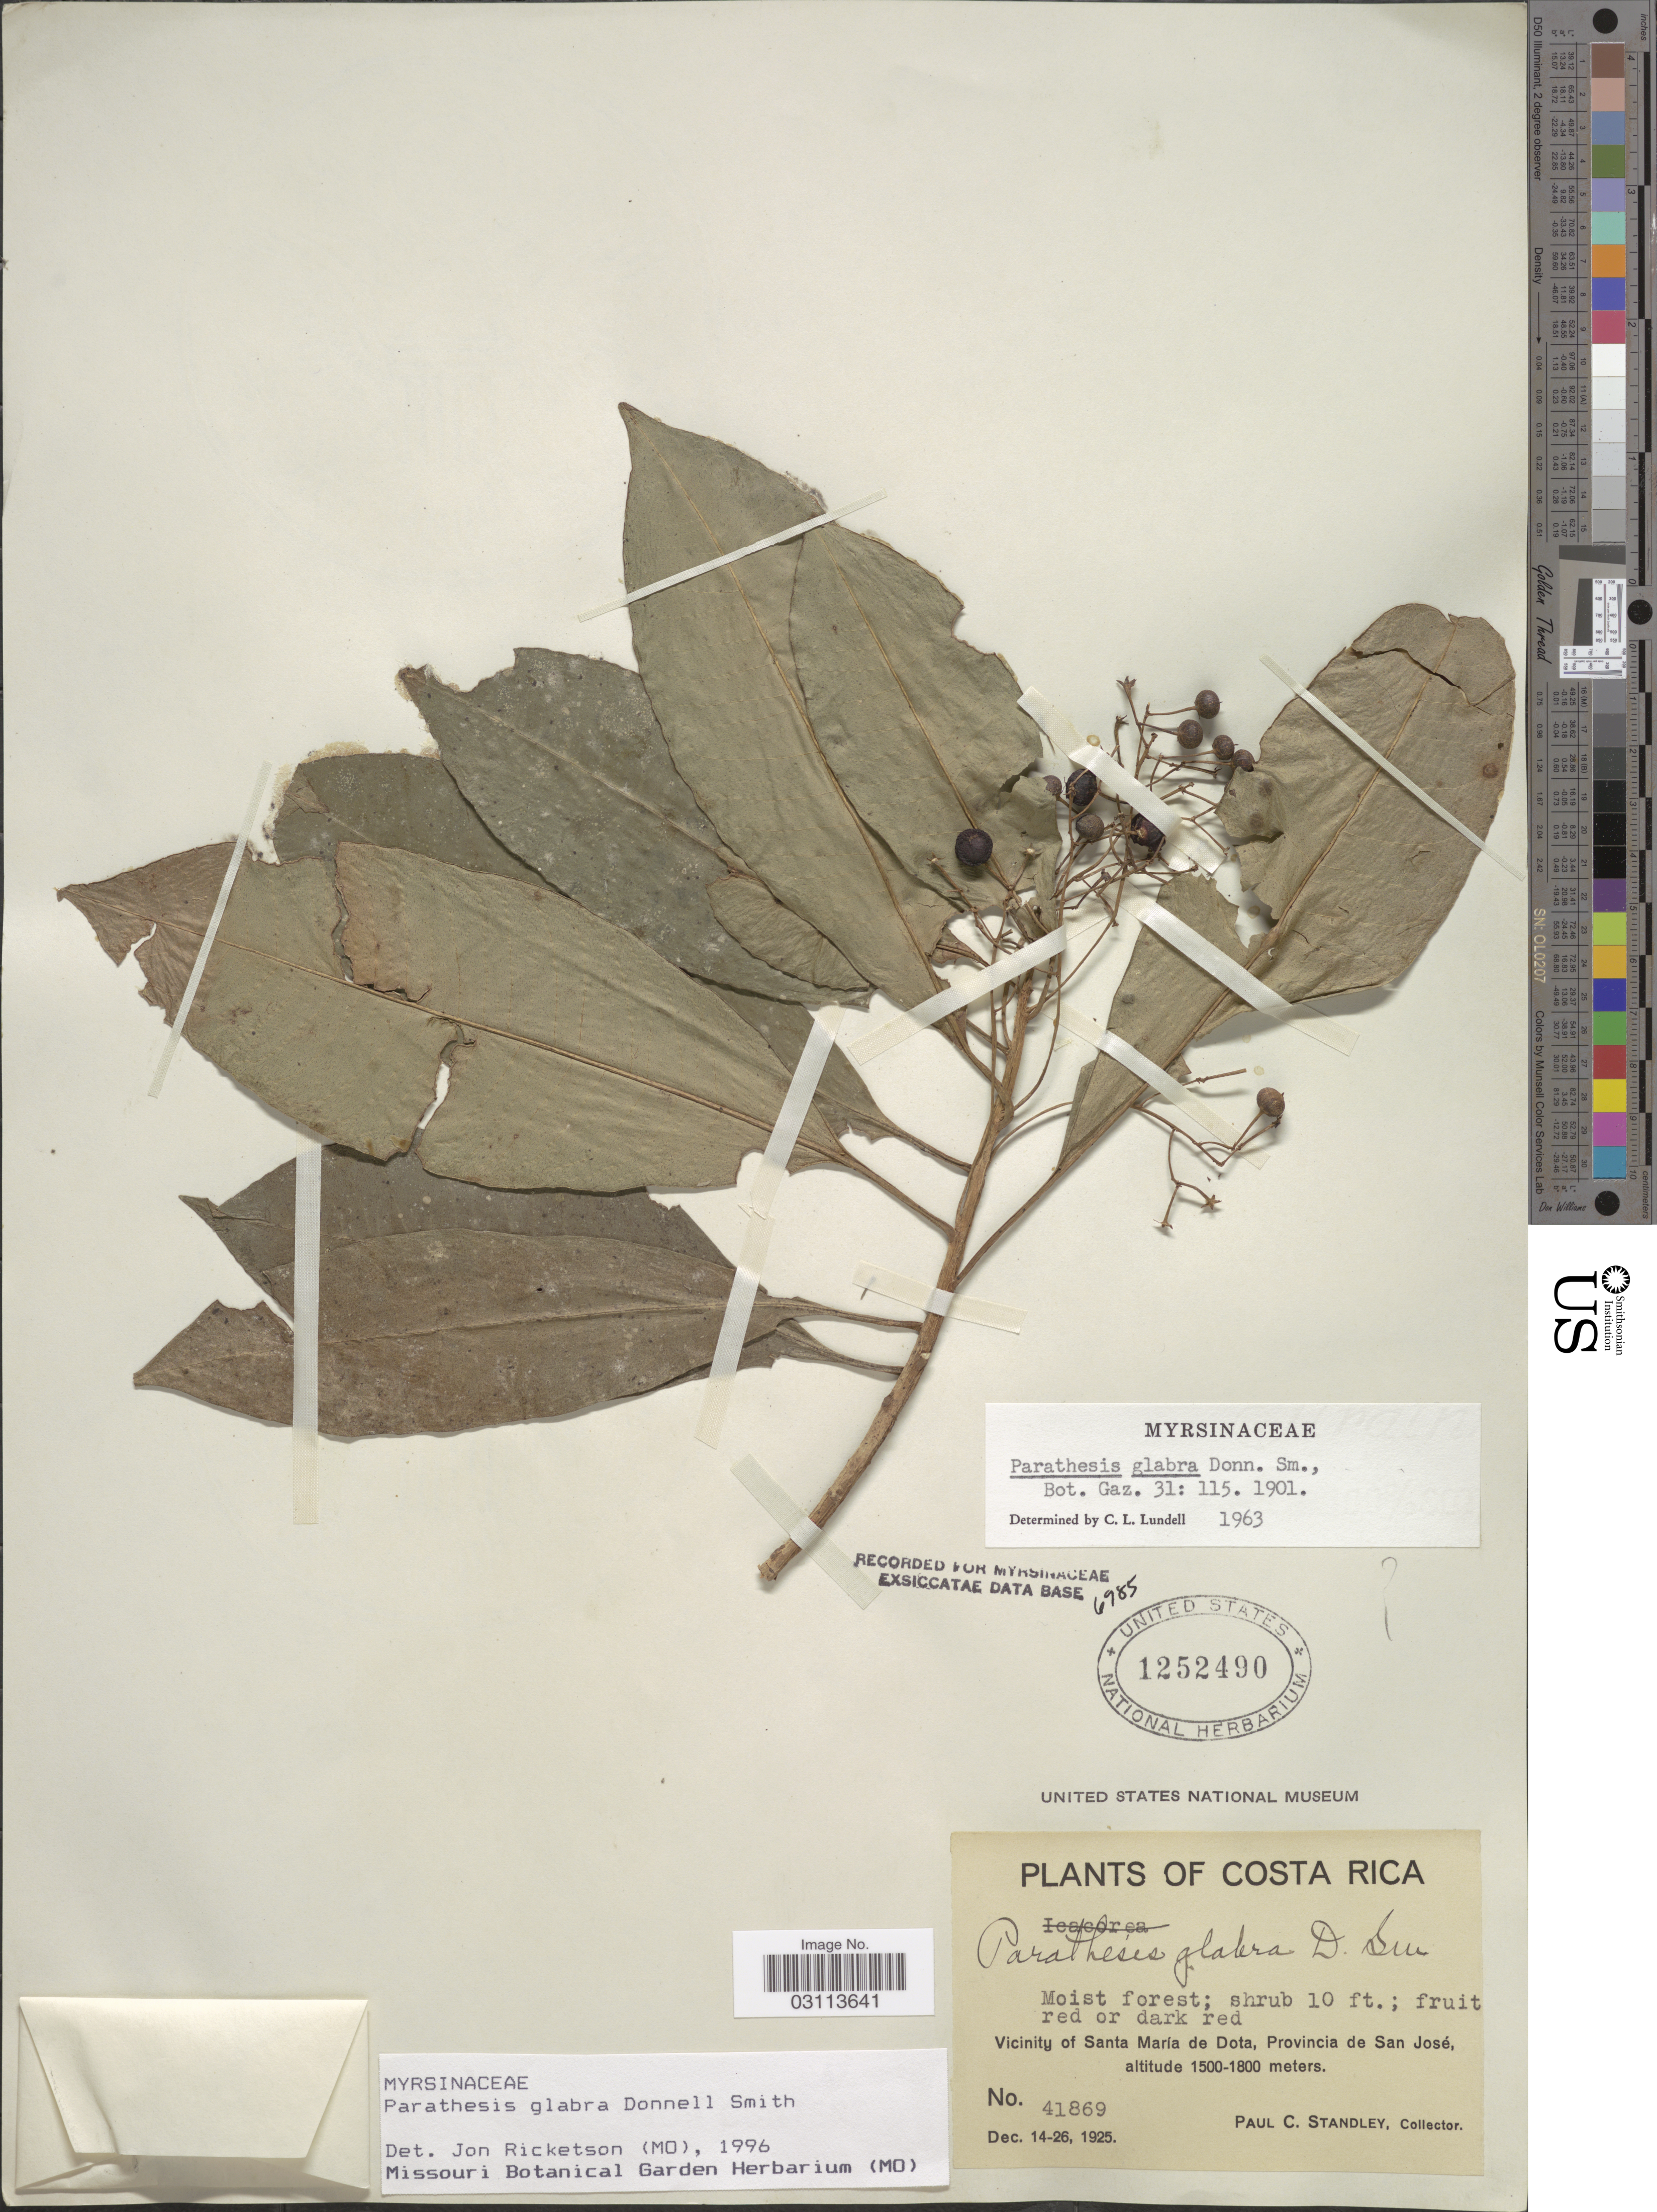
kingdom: Plantae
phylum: Tracheophyta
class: Magnoliopsida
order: Ericales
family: Primulaceae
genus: Parathesis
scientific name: Parathesis glabra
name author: Donn. Sm.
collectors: P. C. Standley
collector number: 41869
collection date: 1925-12-14/1925-12-26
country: Costa Rica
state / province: San José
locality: Vicinity of Santa María de Dota.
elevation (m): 1500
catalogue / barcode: US 1252490